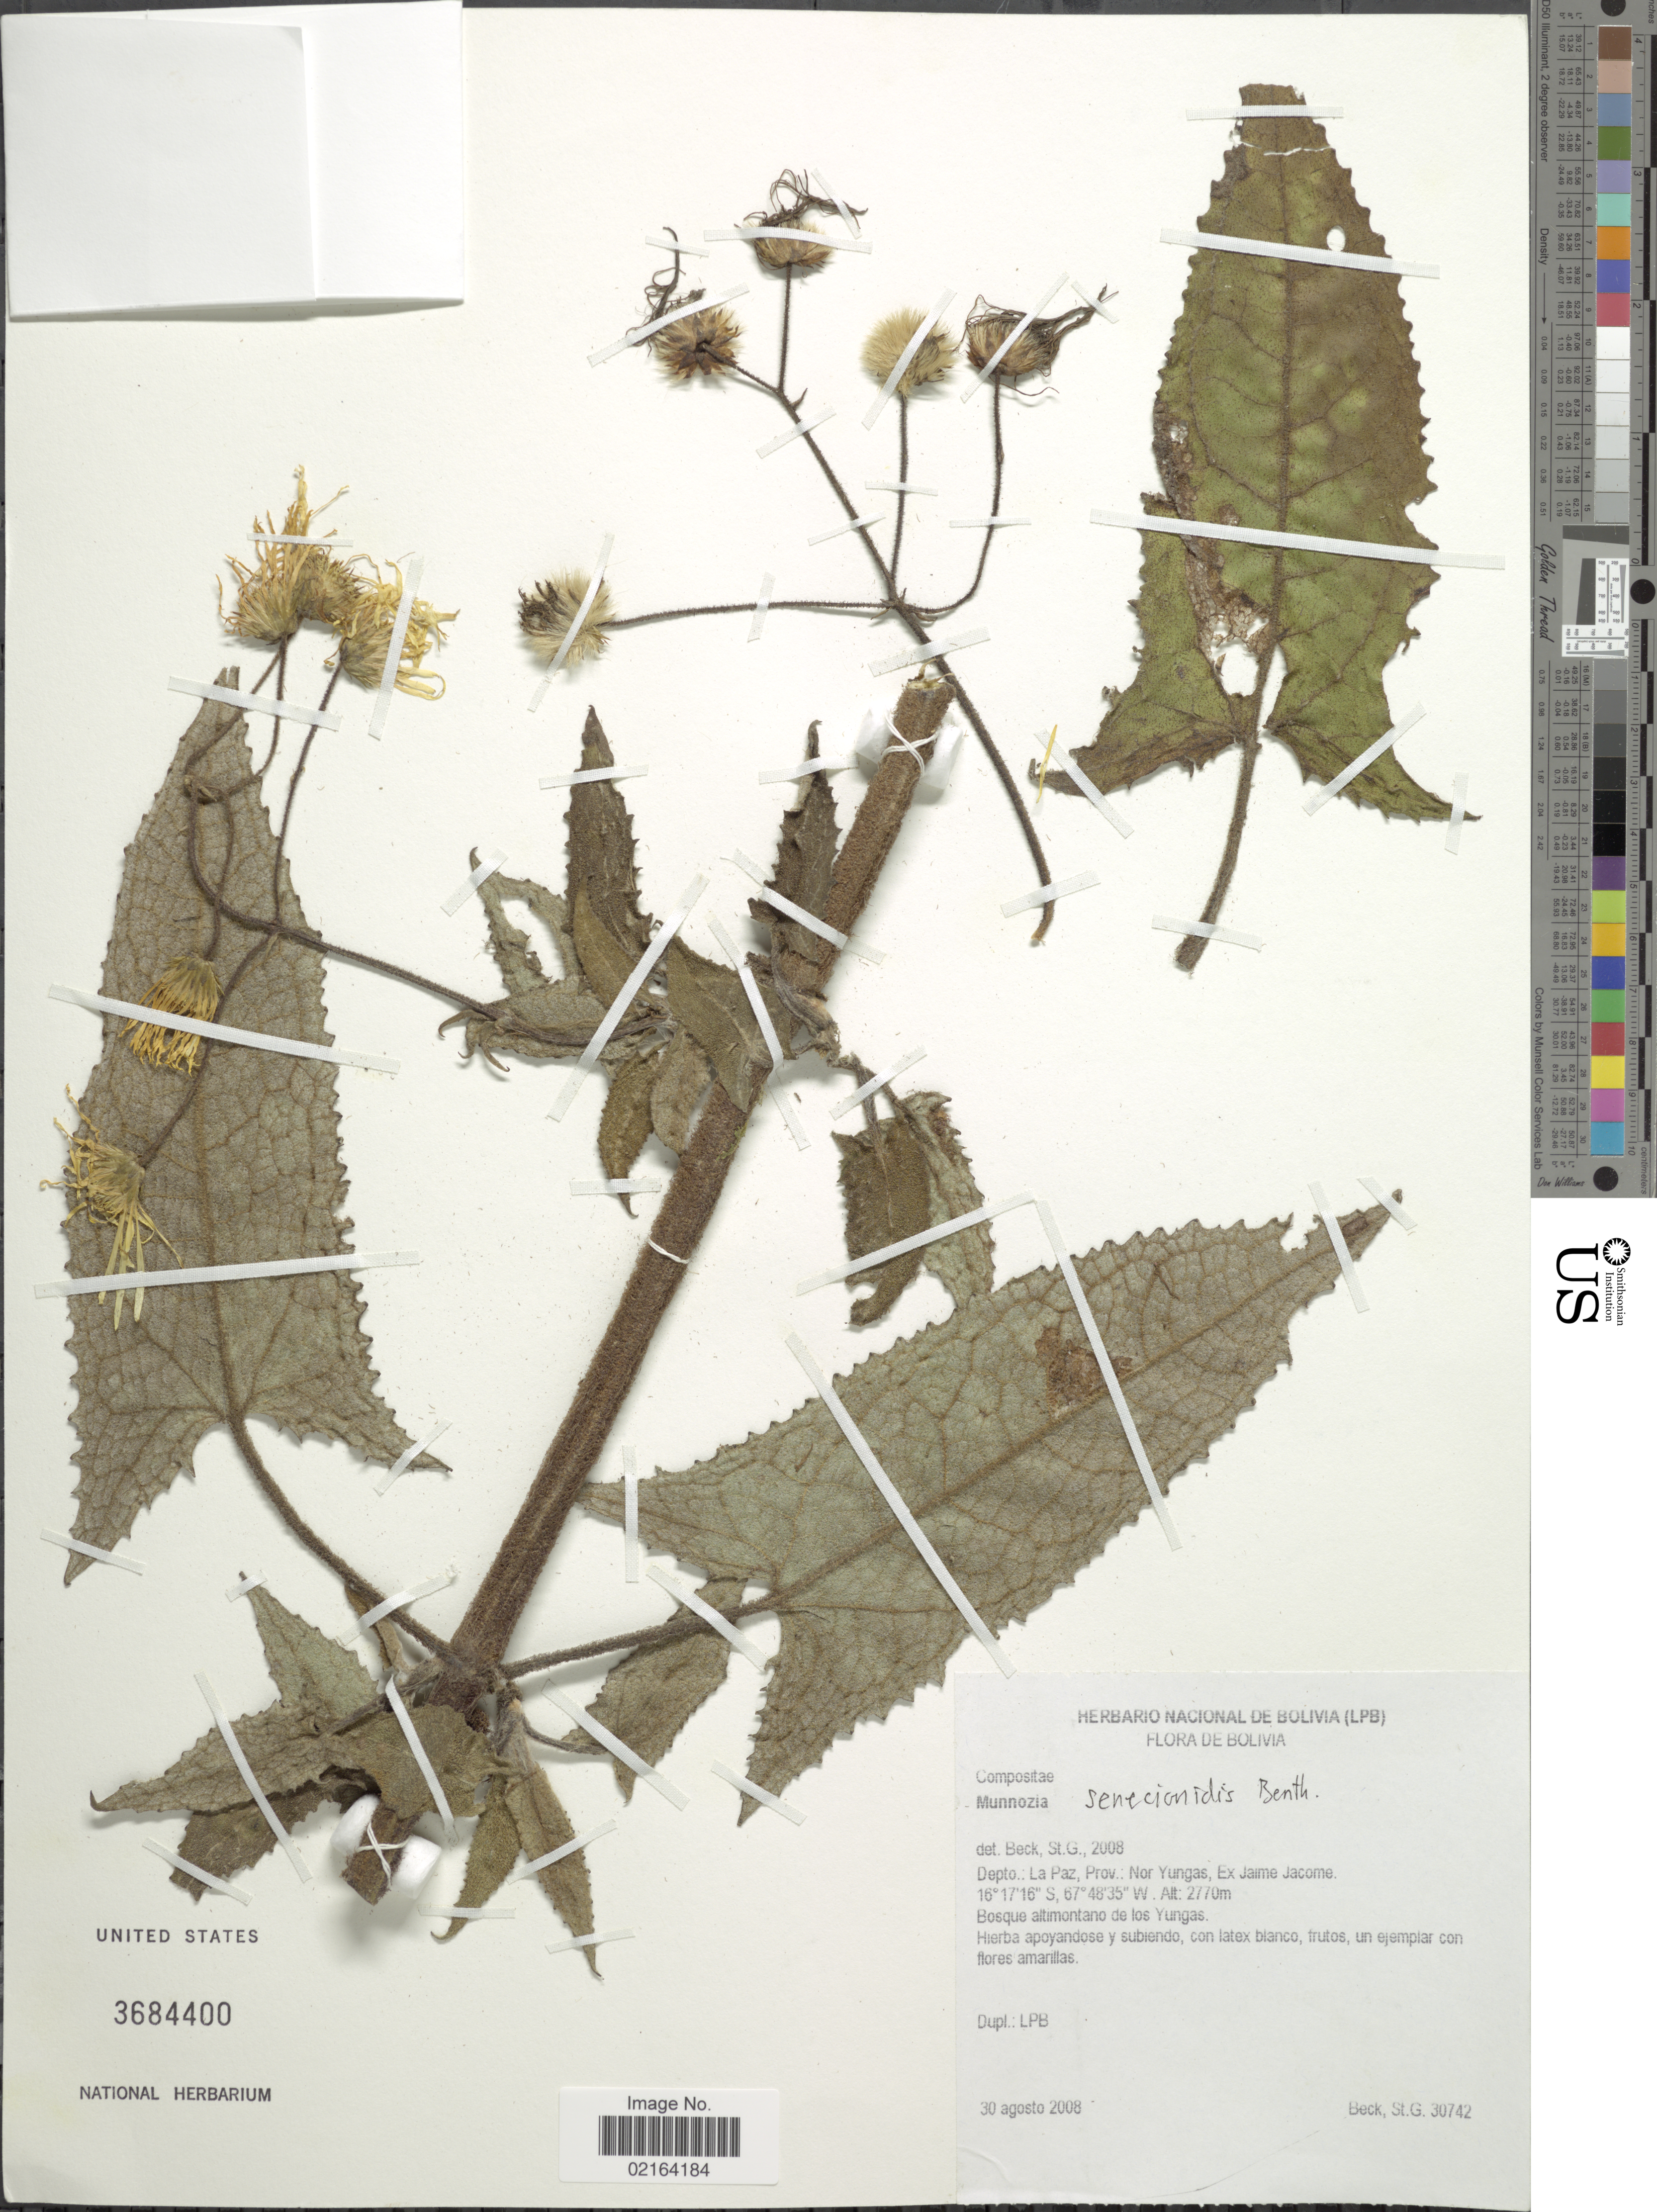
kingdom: Plantae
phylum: Tracheophyta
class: Magnoliopsida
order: Asterales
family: Asteraceae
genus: Munnozia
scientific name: Munnozia senecionidis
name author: Benth.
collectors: S. G. Beck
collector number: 30742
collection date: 2008-08-30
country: Bolivia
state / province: La Paz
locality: Depto. La Paz, Prov.: Nor Yungas, Ex Jaime Jacome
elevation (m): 2770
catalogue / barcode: US 3684400